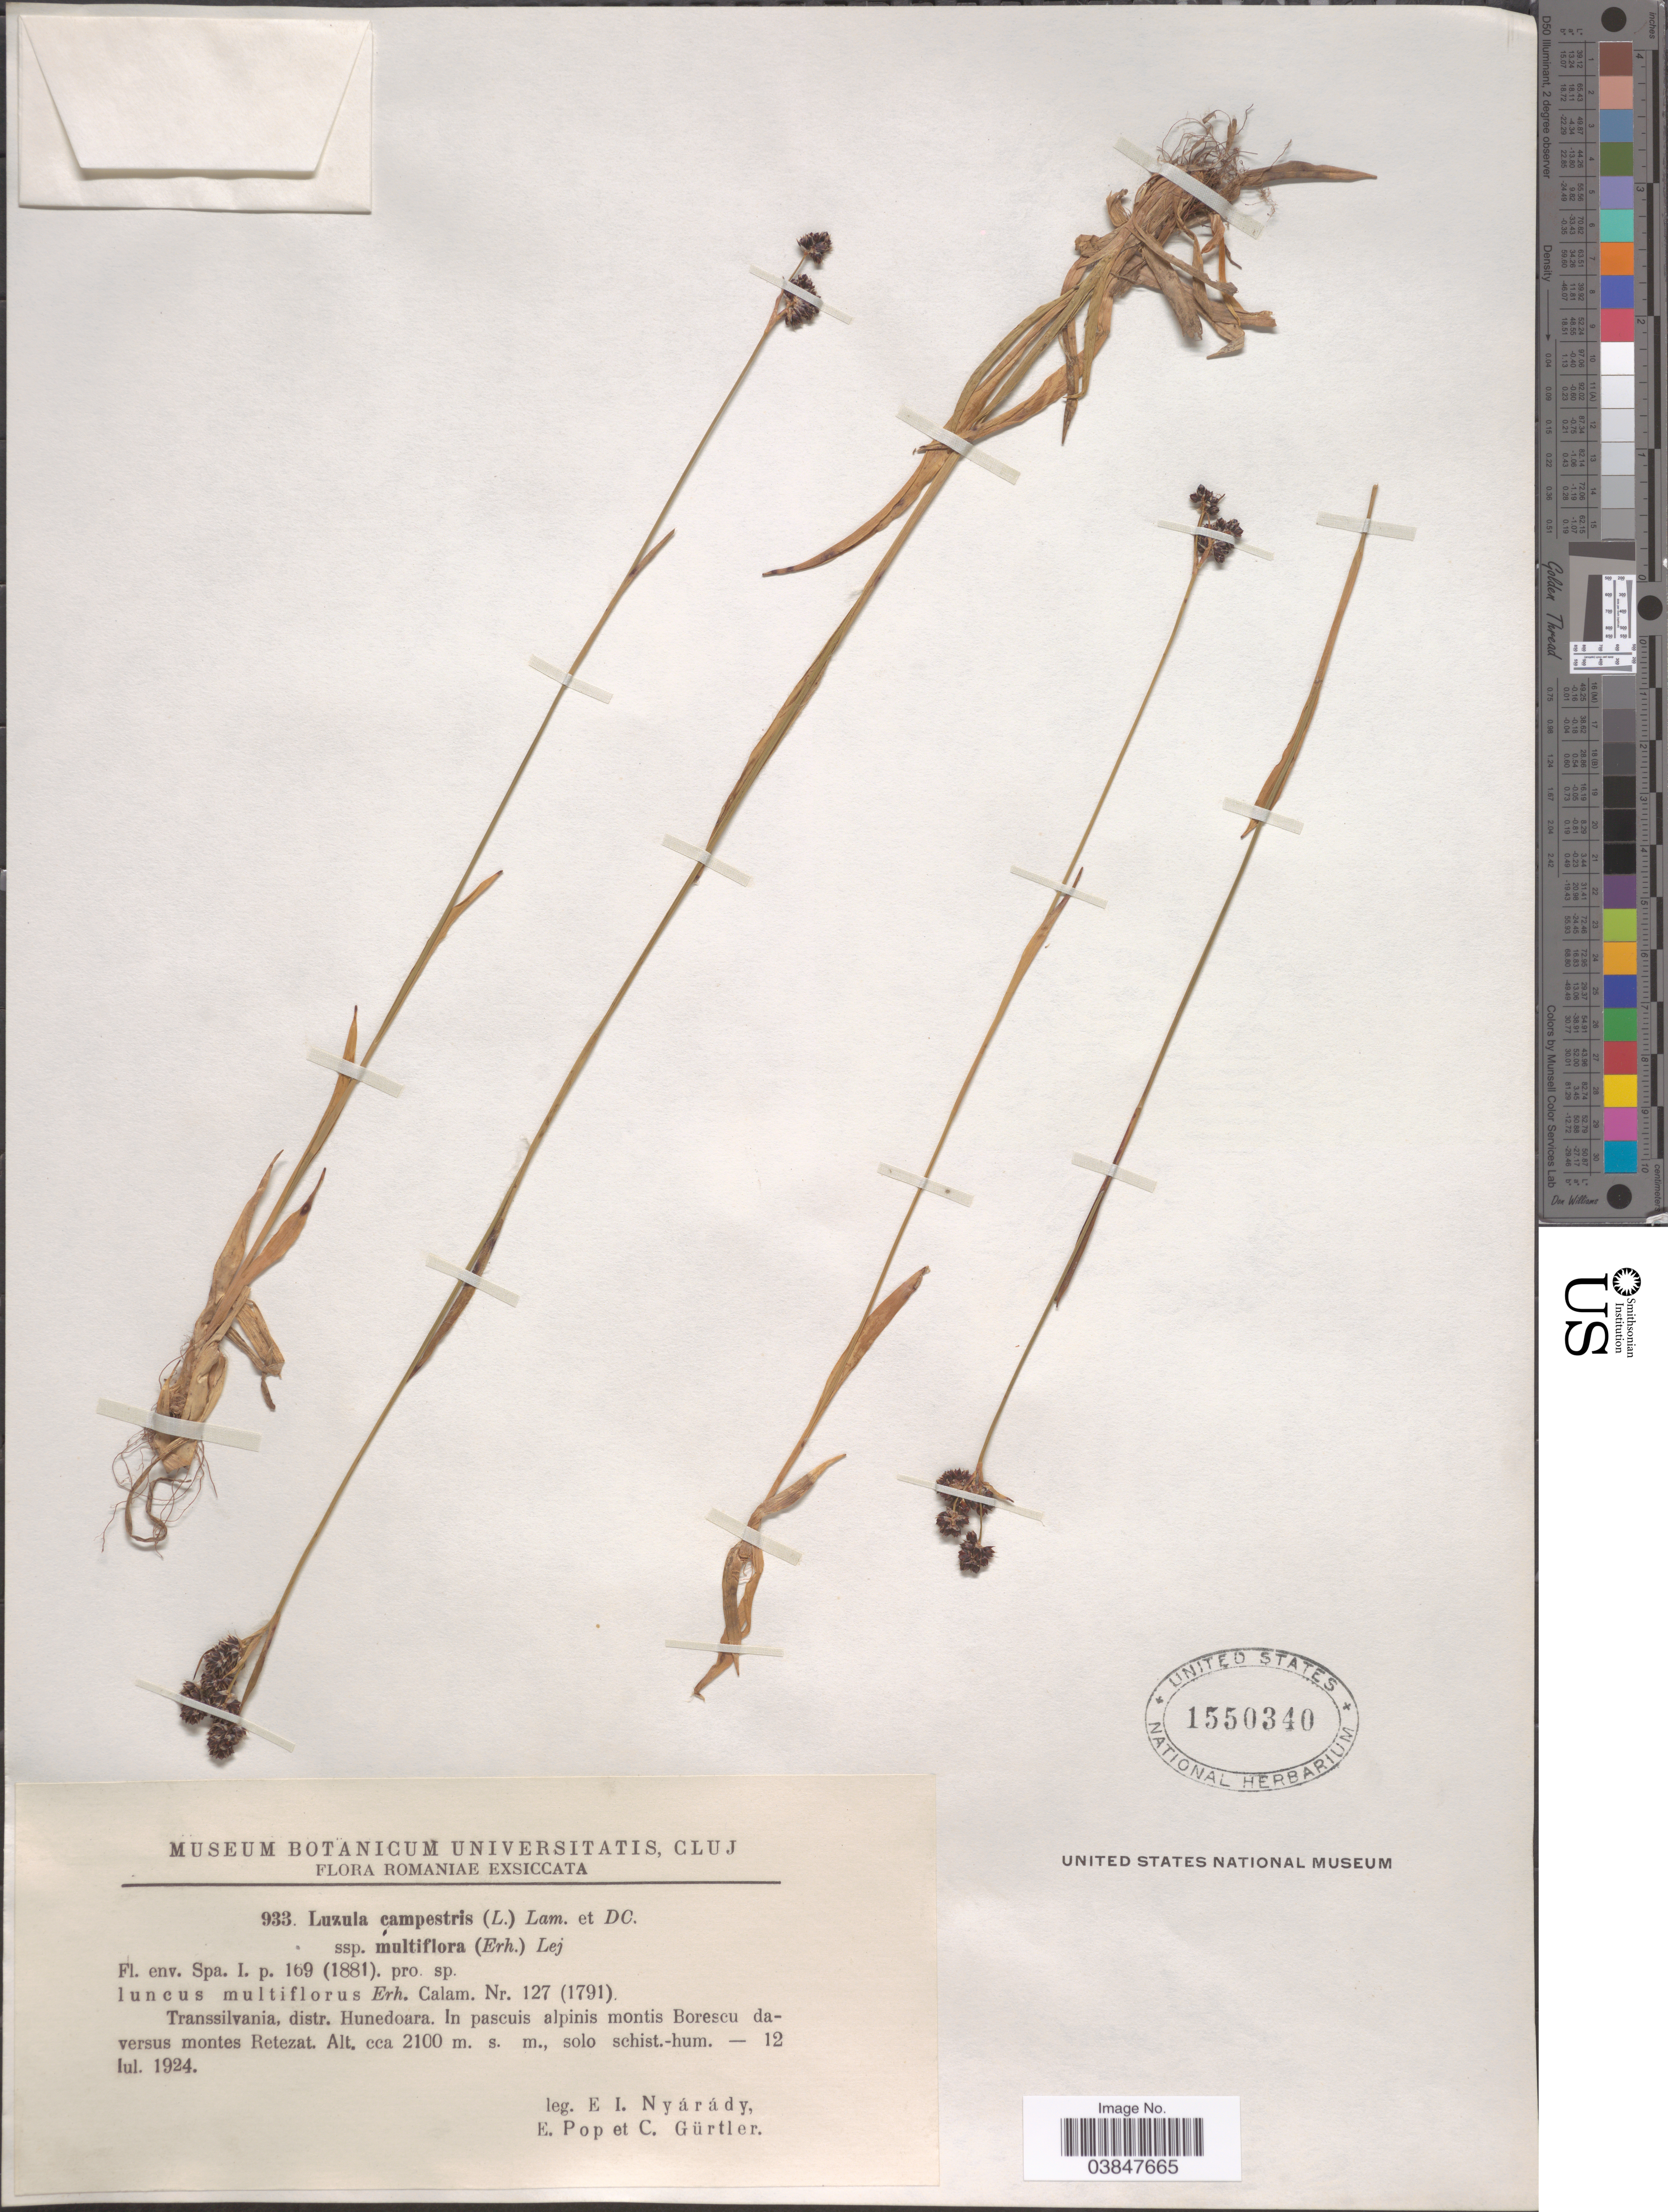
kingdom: Plantae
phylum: Tracheophyta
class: Liliopsida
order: Poales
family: Juncaceae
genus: Luzula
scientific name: Luzula campestris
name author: (L.) DC.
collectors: E. Nyárády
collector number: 933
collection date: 1924-07-12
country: Romania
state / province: Hunedoara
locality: Romaniae. Transsilvania, distr. Hunedoara. In pascuis alpinis montis Borescu daversus montes Retezat.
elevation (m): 2100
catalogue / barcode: US 1550340